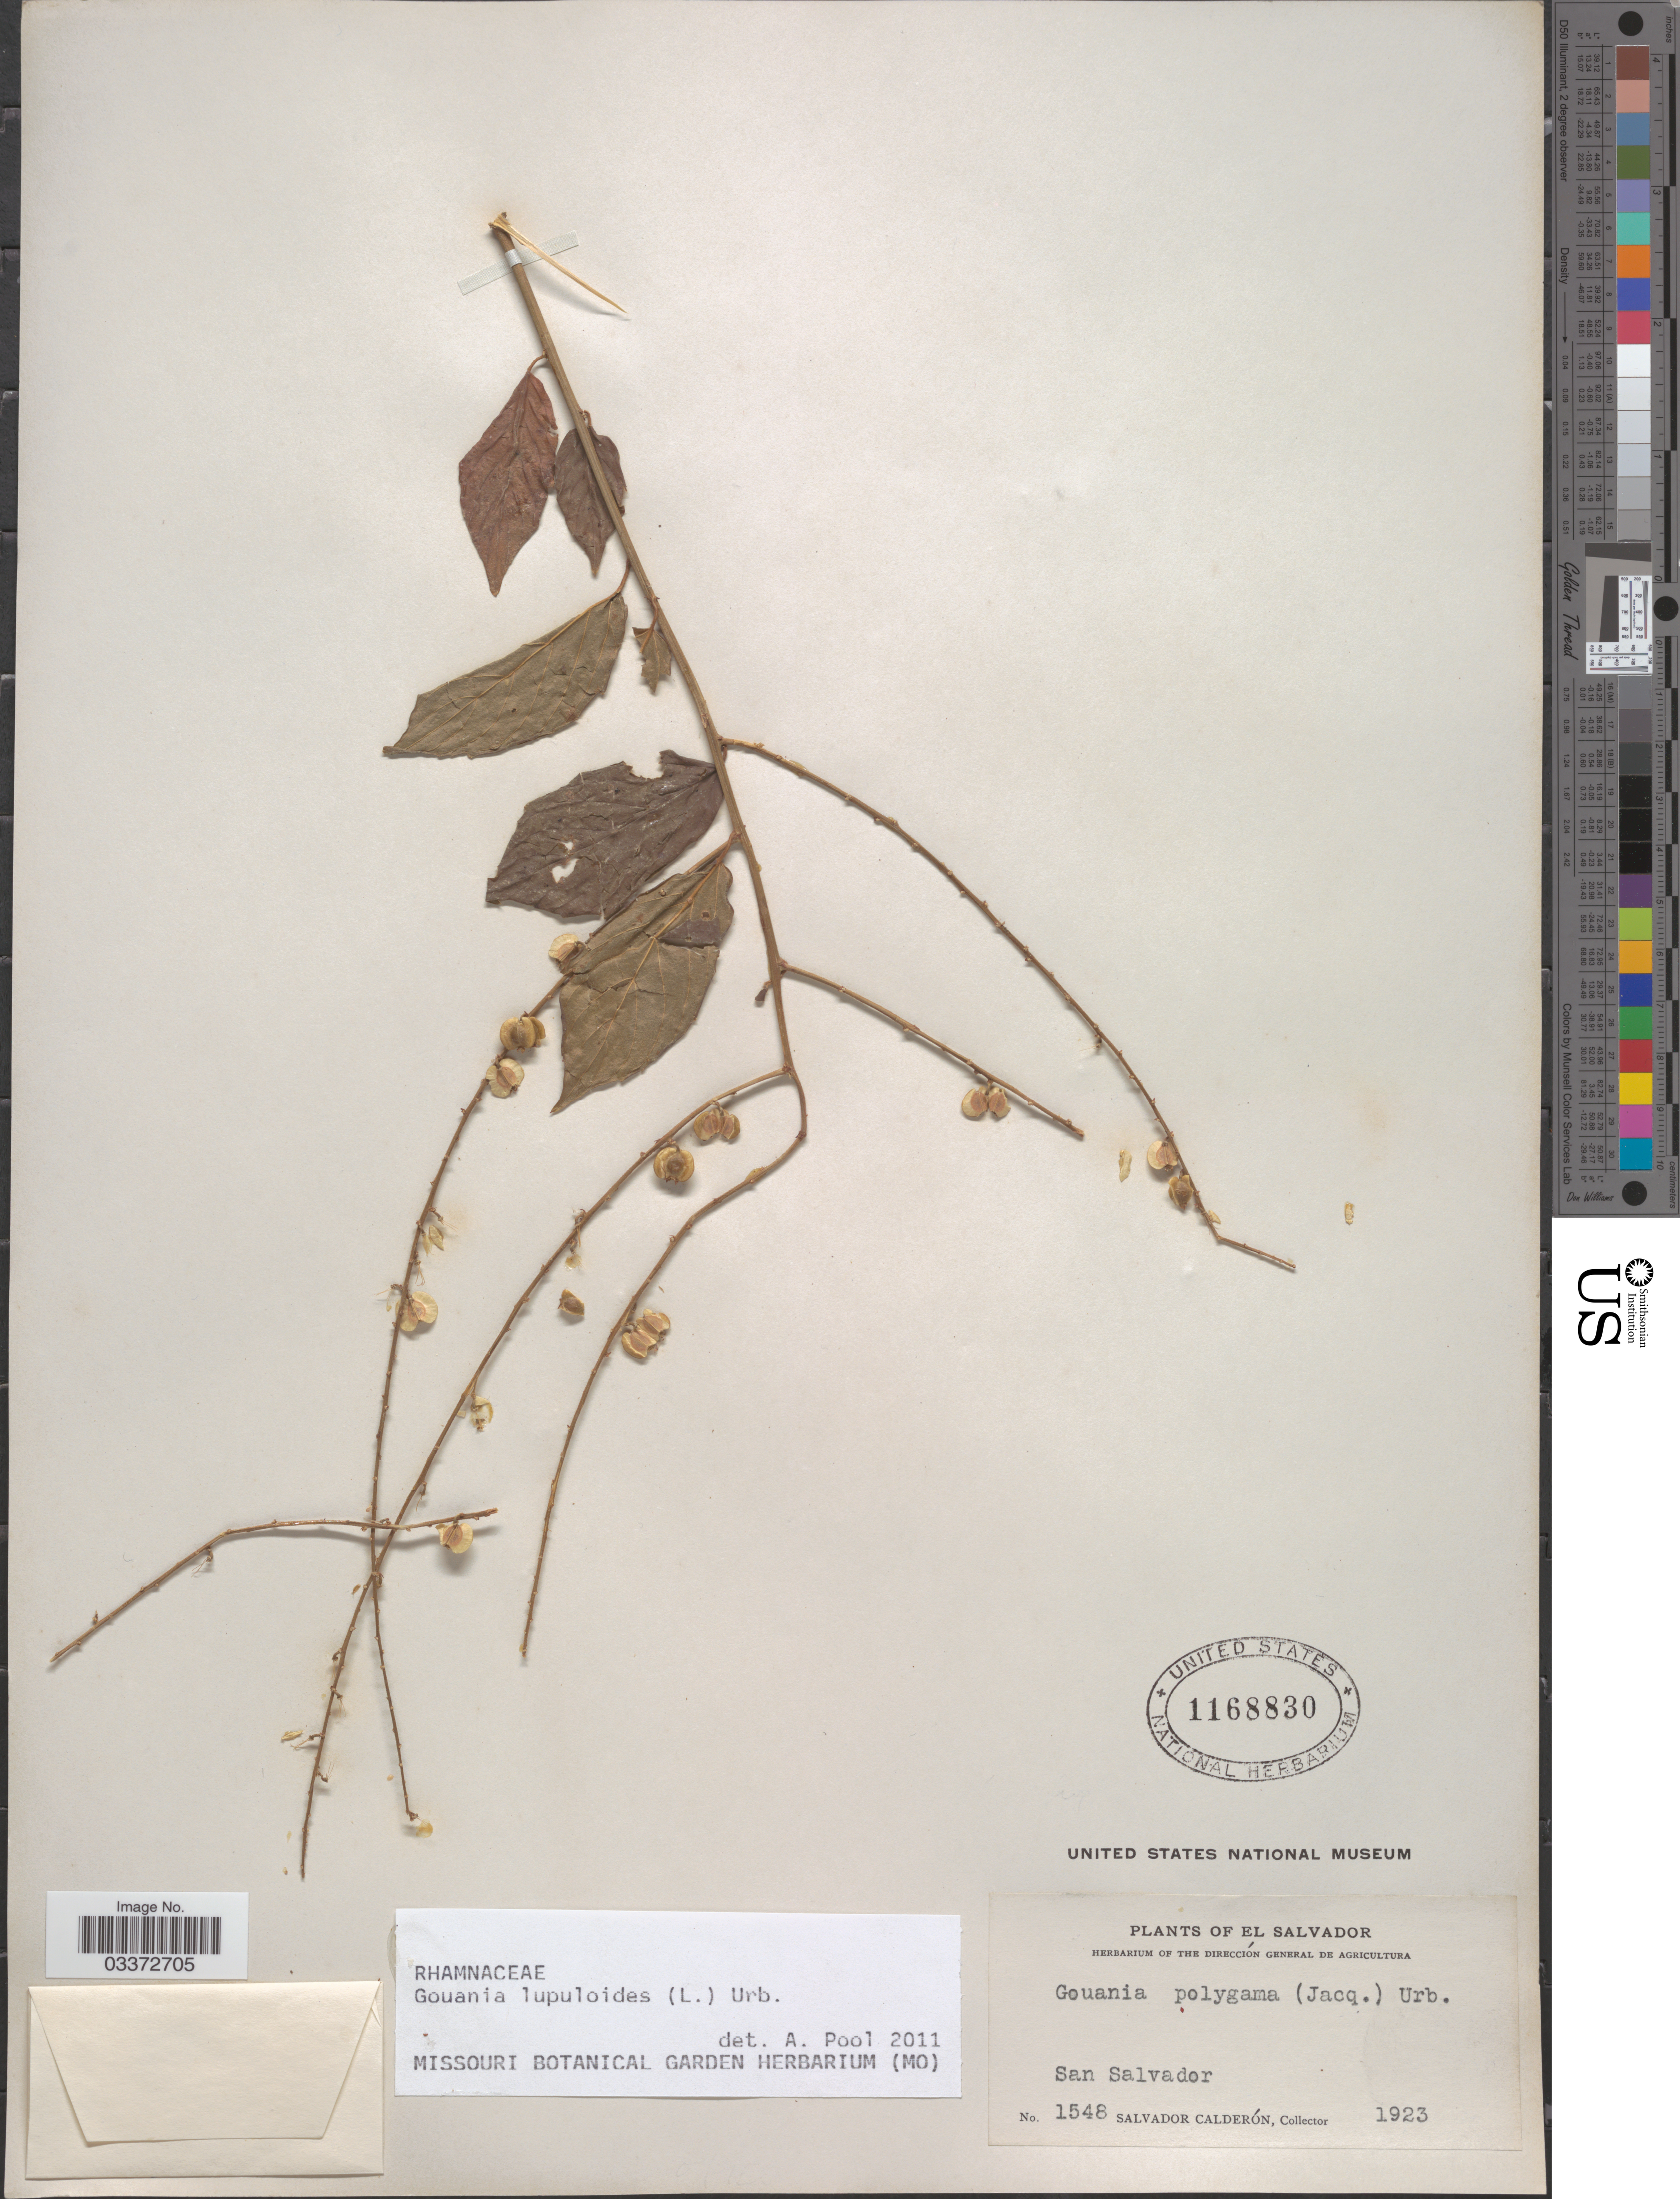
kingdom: Plantae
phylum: Tracheophyta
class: Magnoliopsida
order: Rosales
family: Rhamnaceae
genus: Gouania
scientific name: Gouania lupuloides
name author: (L.) Urb.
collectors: S. Calderón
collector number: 1548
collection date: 1923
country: El Salvador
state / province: San Salvador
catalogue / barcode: US 1168830